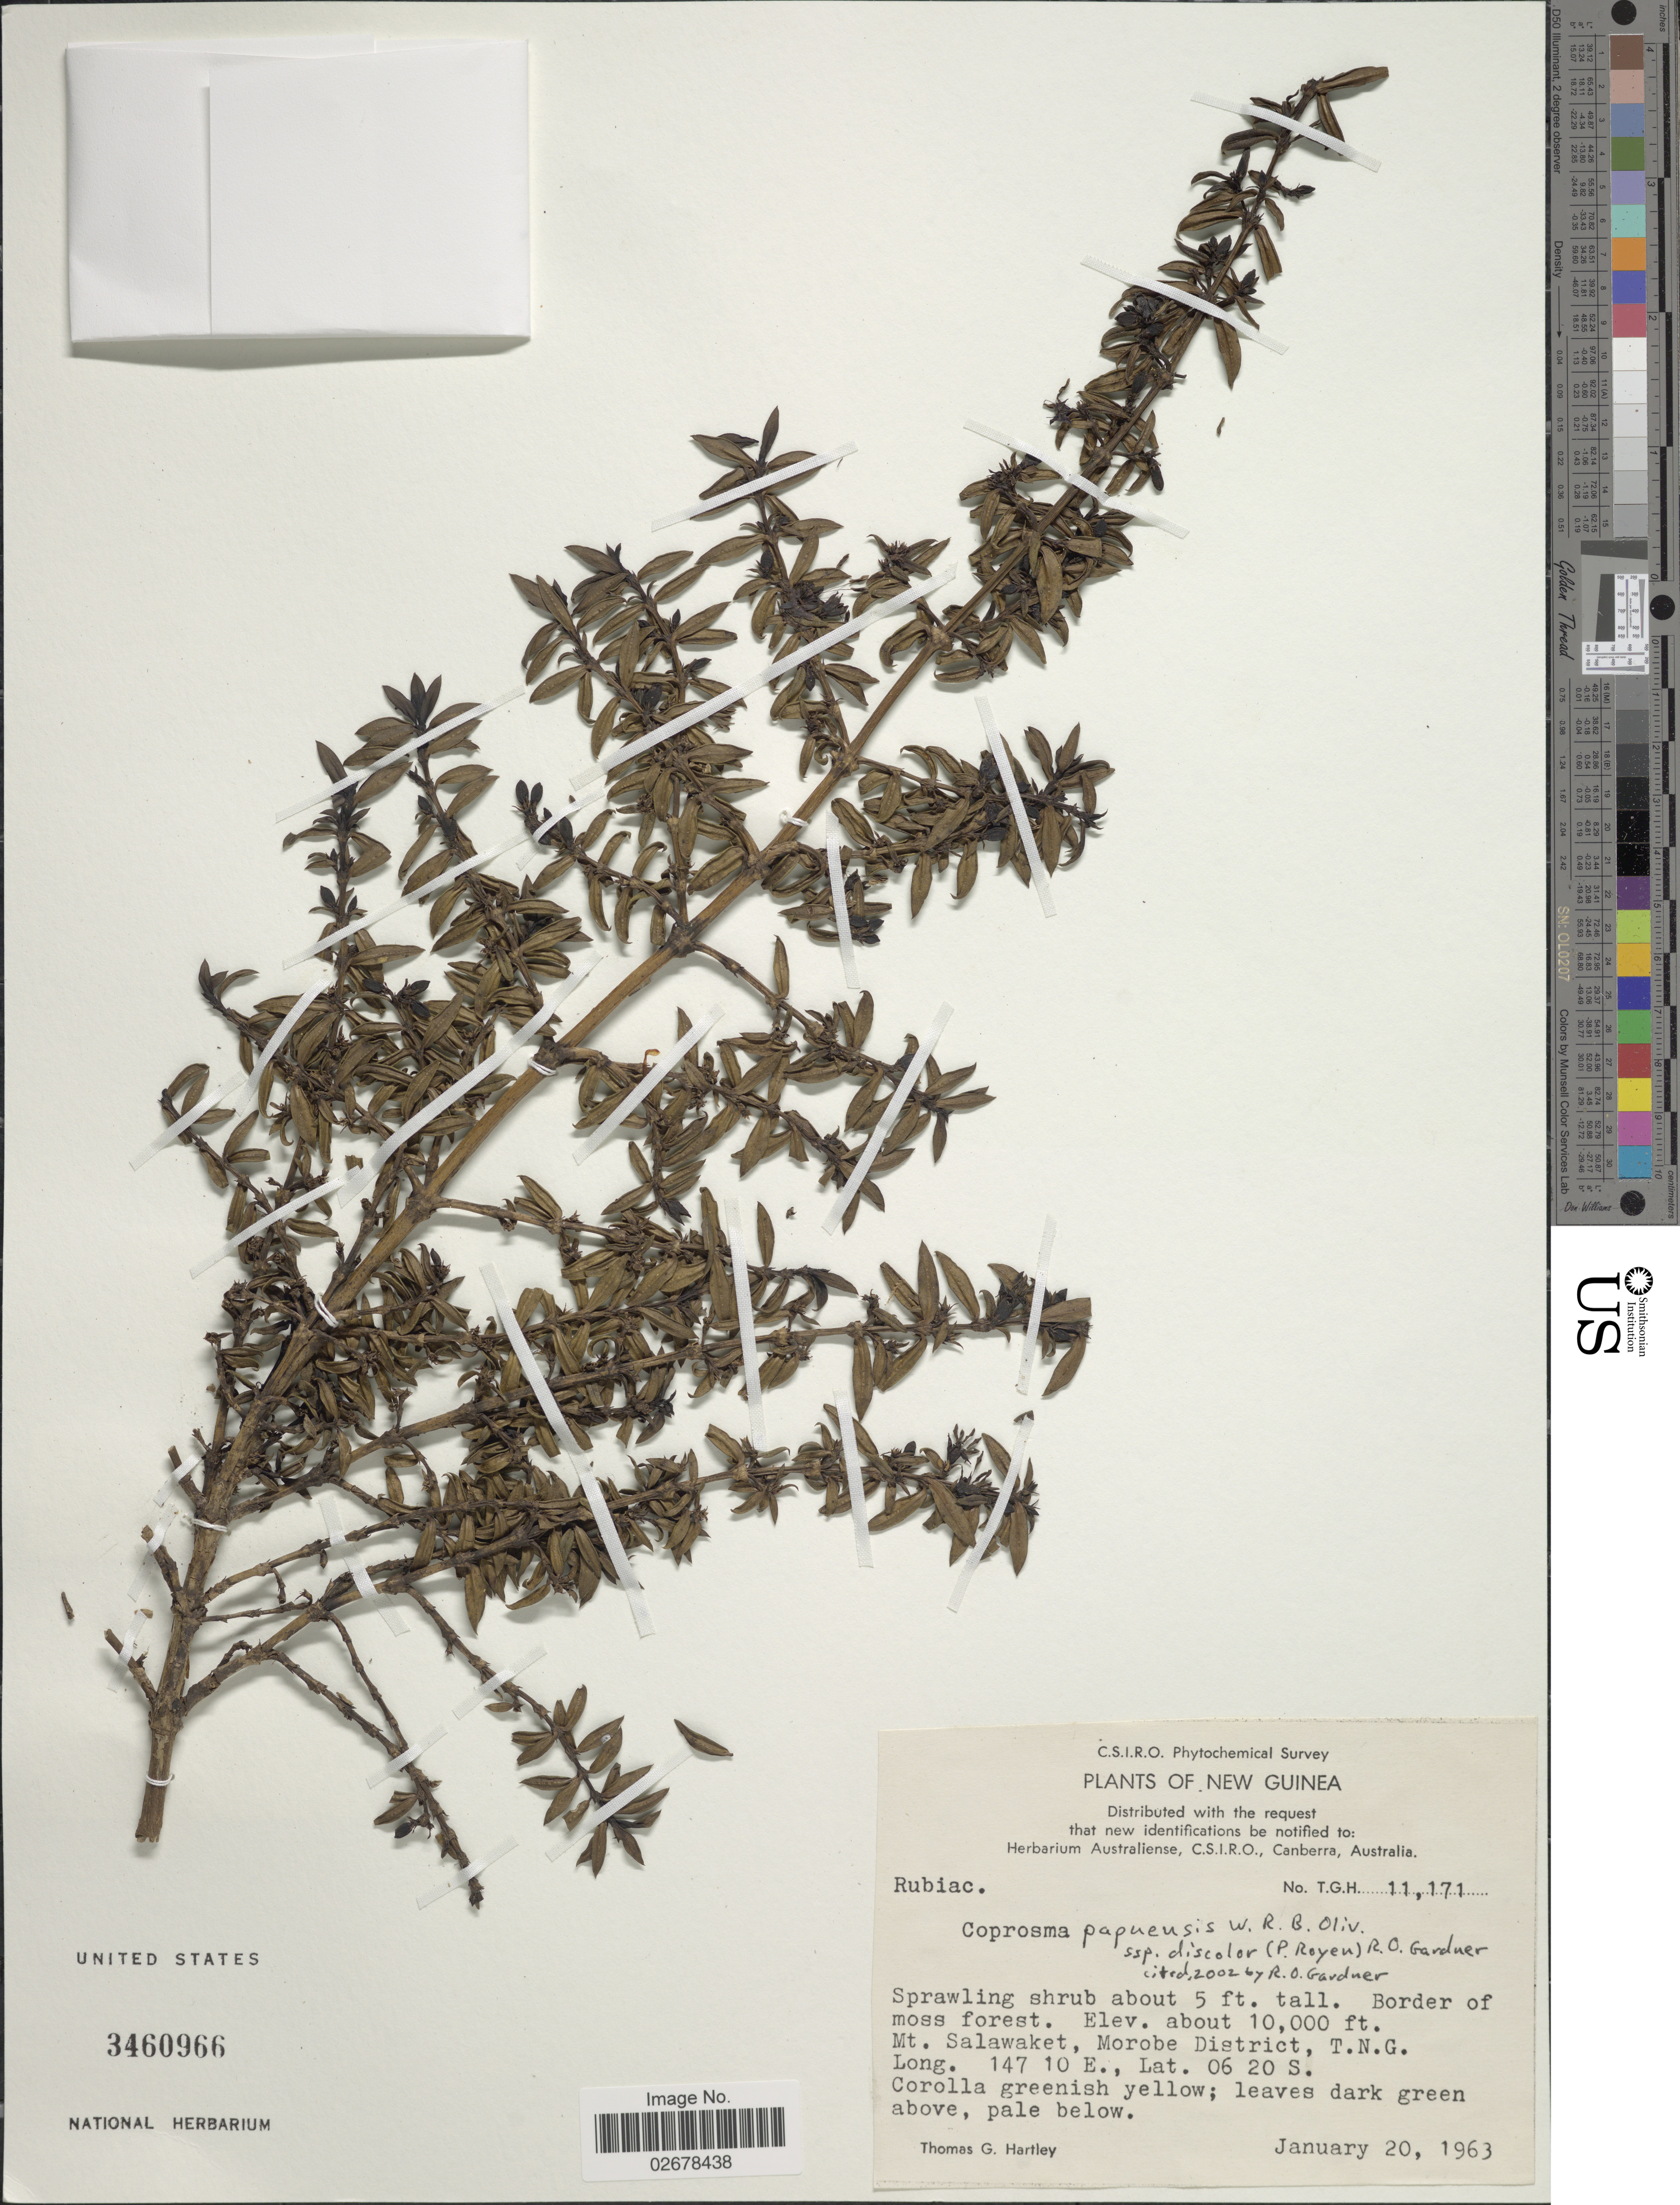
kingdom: Plantae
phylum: Tracheophyta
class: Magnoliopsida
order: Gentianales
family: Rubiaceae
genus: Coprosma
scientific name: Coprosma papuensis subsp. discolor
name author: (P. Royen) R.O. Gardner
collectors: T. G. Hartley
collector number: T. G. H. 11171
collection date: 1963-01-20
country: Papua New Guinea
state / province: Morobe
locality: New Guinea, Mt. Salawaket, Border of moss forest.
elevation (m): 3048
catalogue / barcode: US 3460966